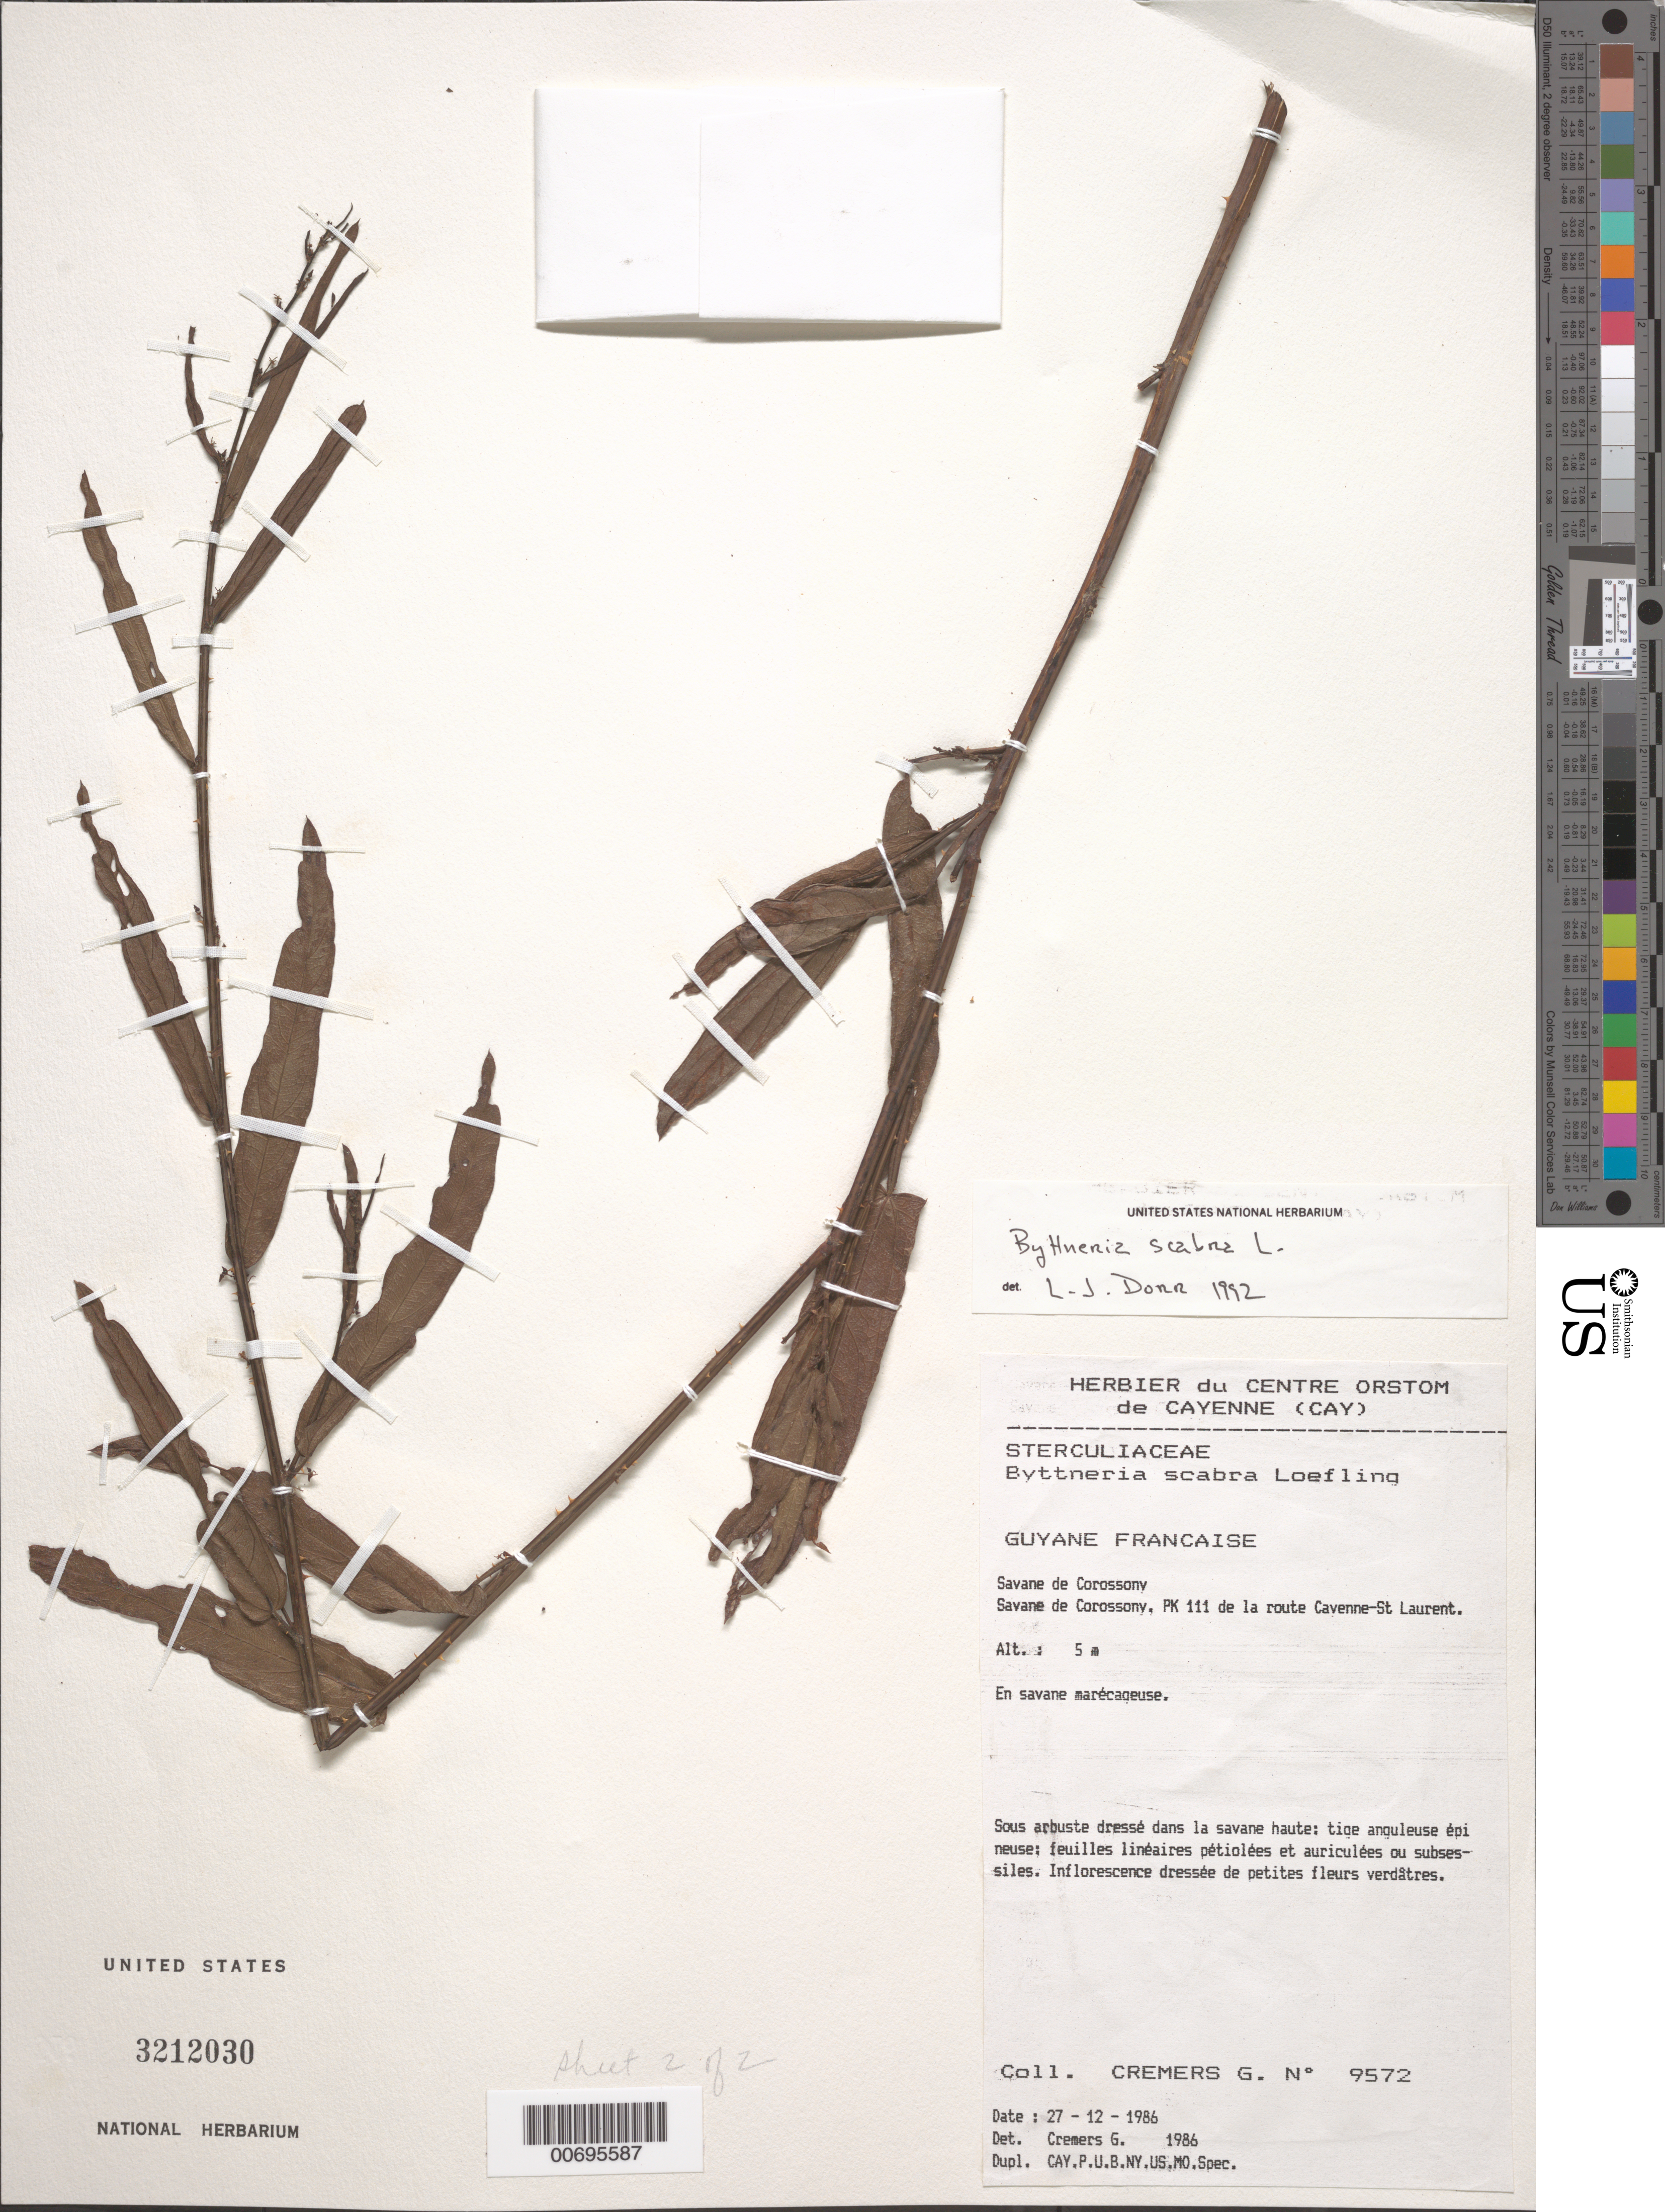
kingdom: Plantae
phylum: Tracheophyta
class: Magnoliopsida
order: Malvales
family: Malvaceae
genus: Byttneria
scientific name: Byttneria scabra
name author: L.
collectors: G. Cremers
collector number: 9572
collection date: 1986-12-27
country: French Guiana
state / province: Cayenne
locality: Savanne de Corossony, PK 111 de la route Cayenne-St. Laurent.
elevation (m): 5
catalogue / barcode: US 3212030